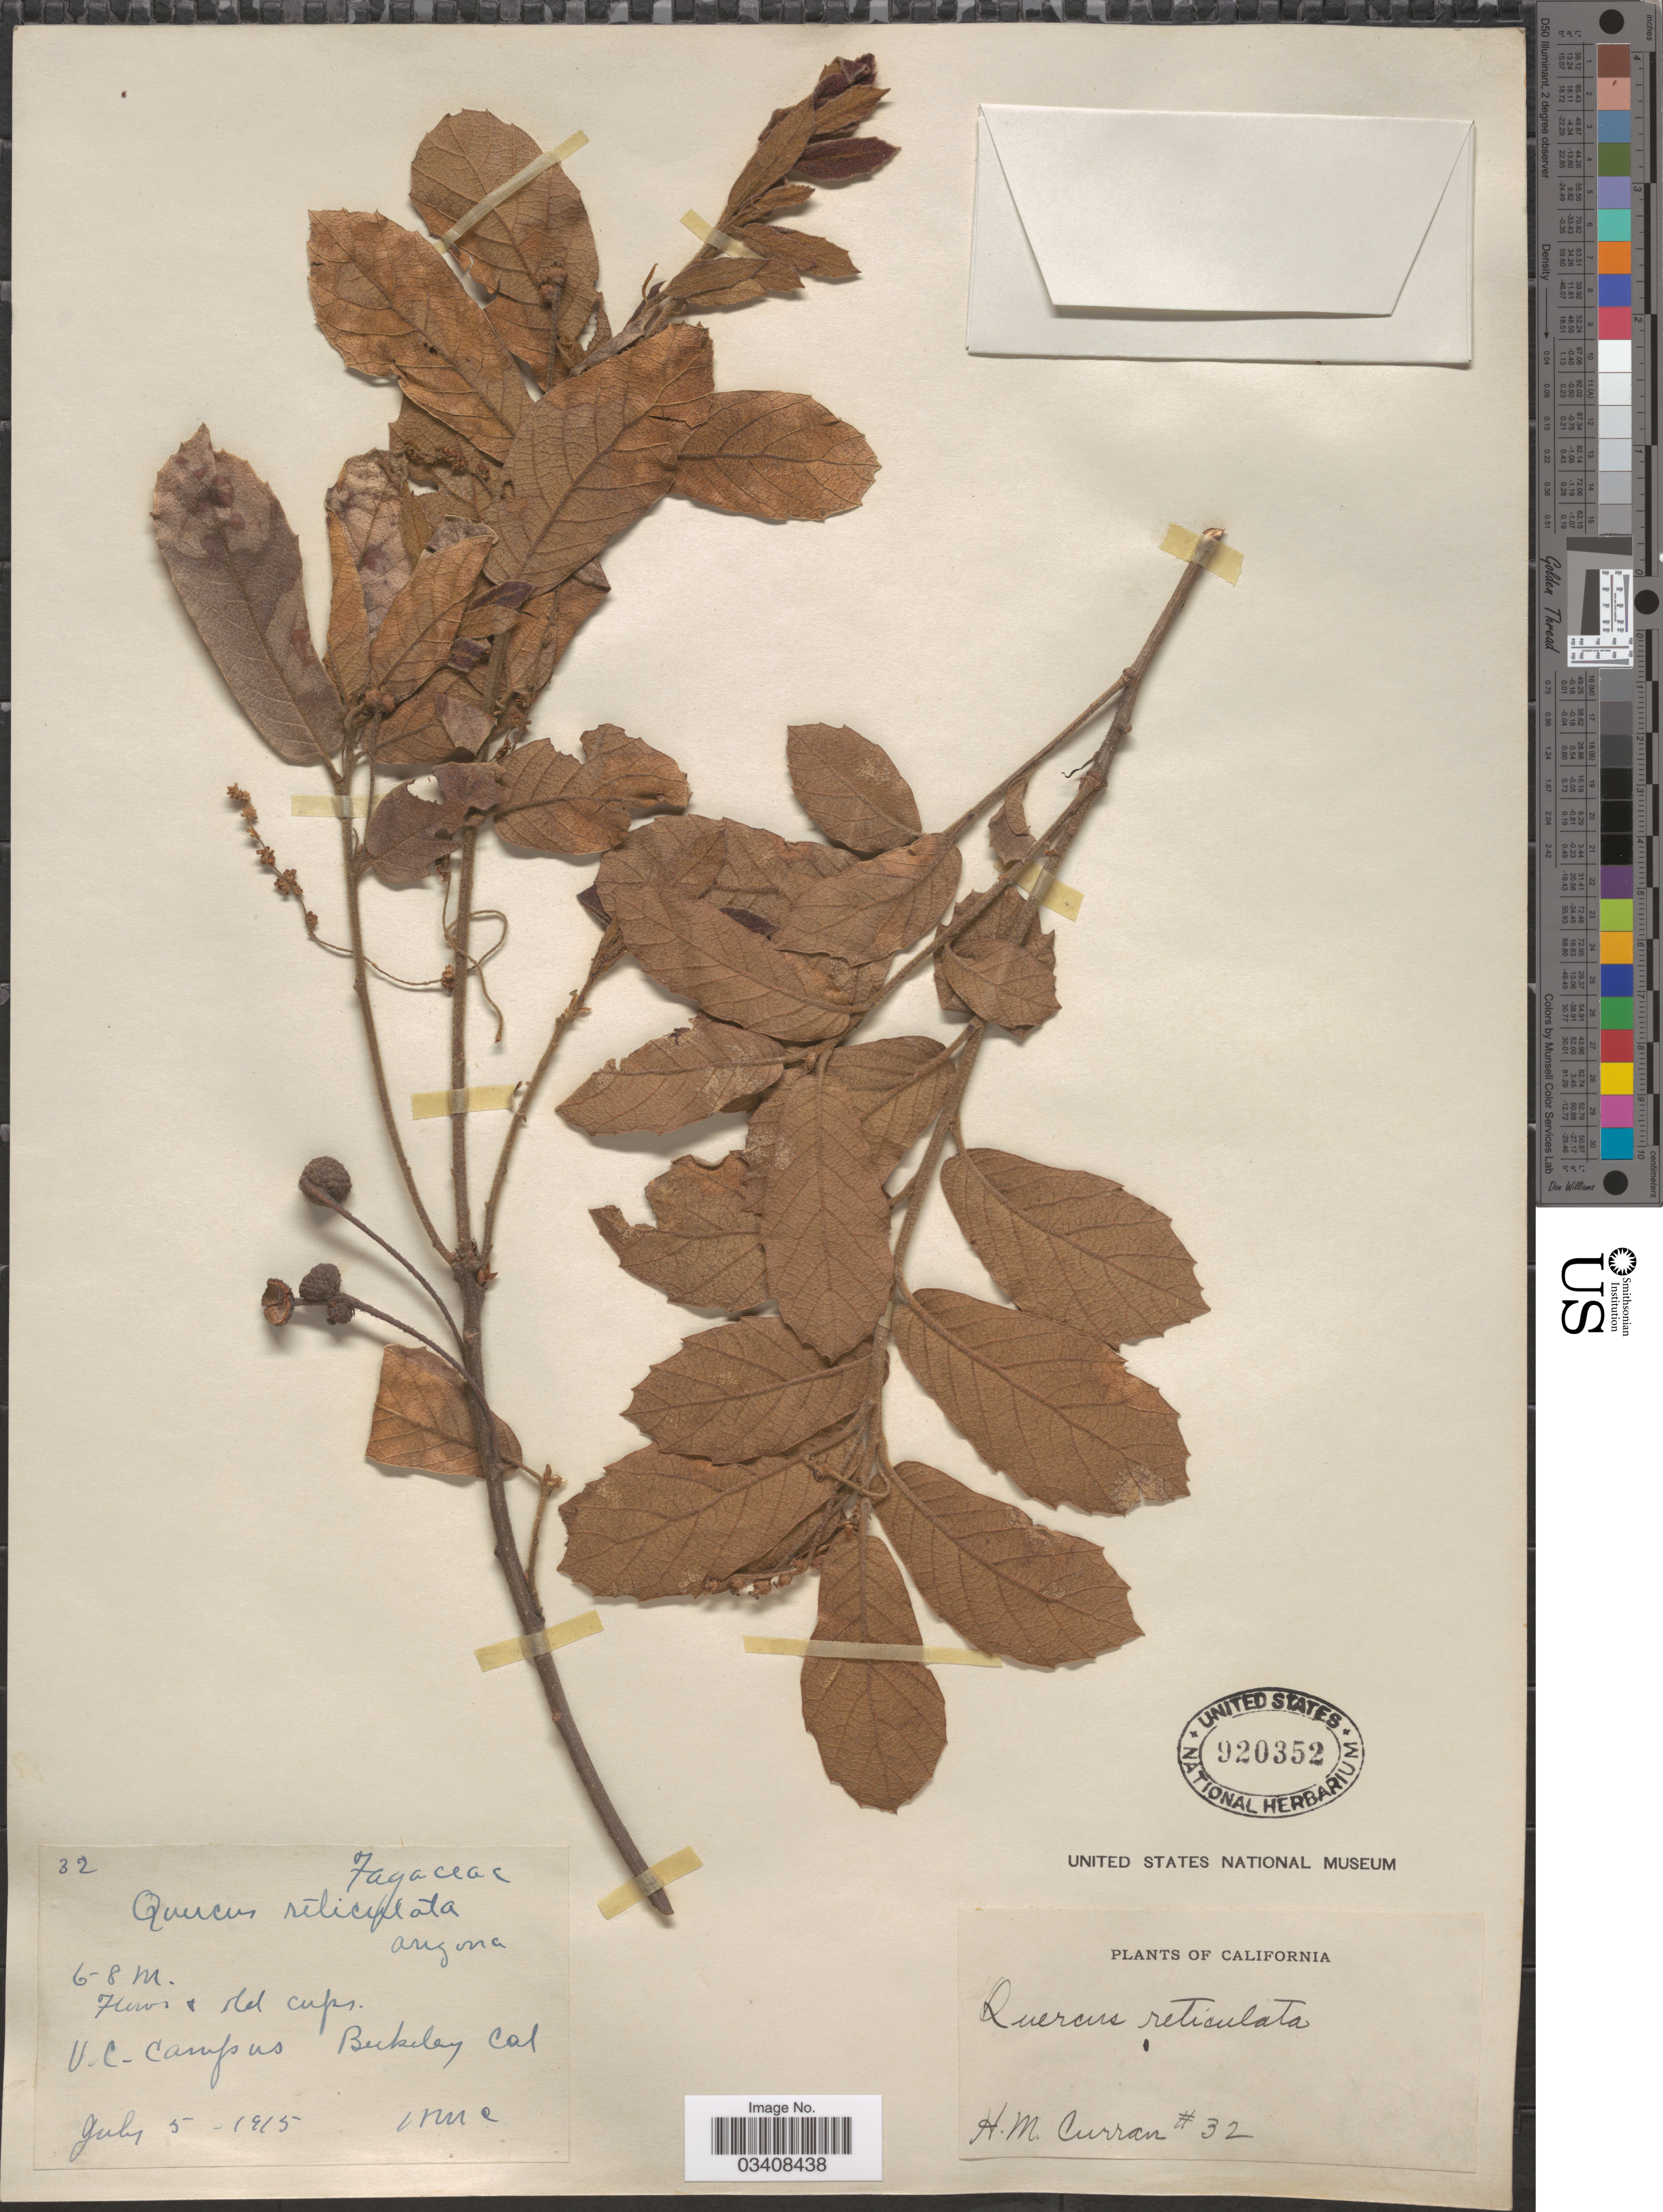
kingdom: Plantae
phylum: Tracheophyta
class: Magnoliopsida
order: Fagales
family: Fagaceae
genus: Quercus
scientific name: Quercus rugosa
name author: Née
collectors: H. M. Curran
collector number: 32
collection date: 1915-07-05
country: United States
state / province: California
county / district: Alameda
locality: U.C. Campus, Berkeley.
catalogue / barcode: US 920352